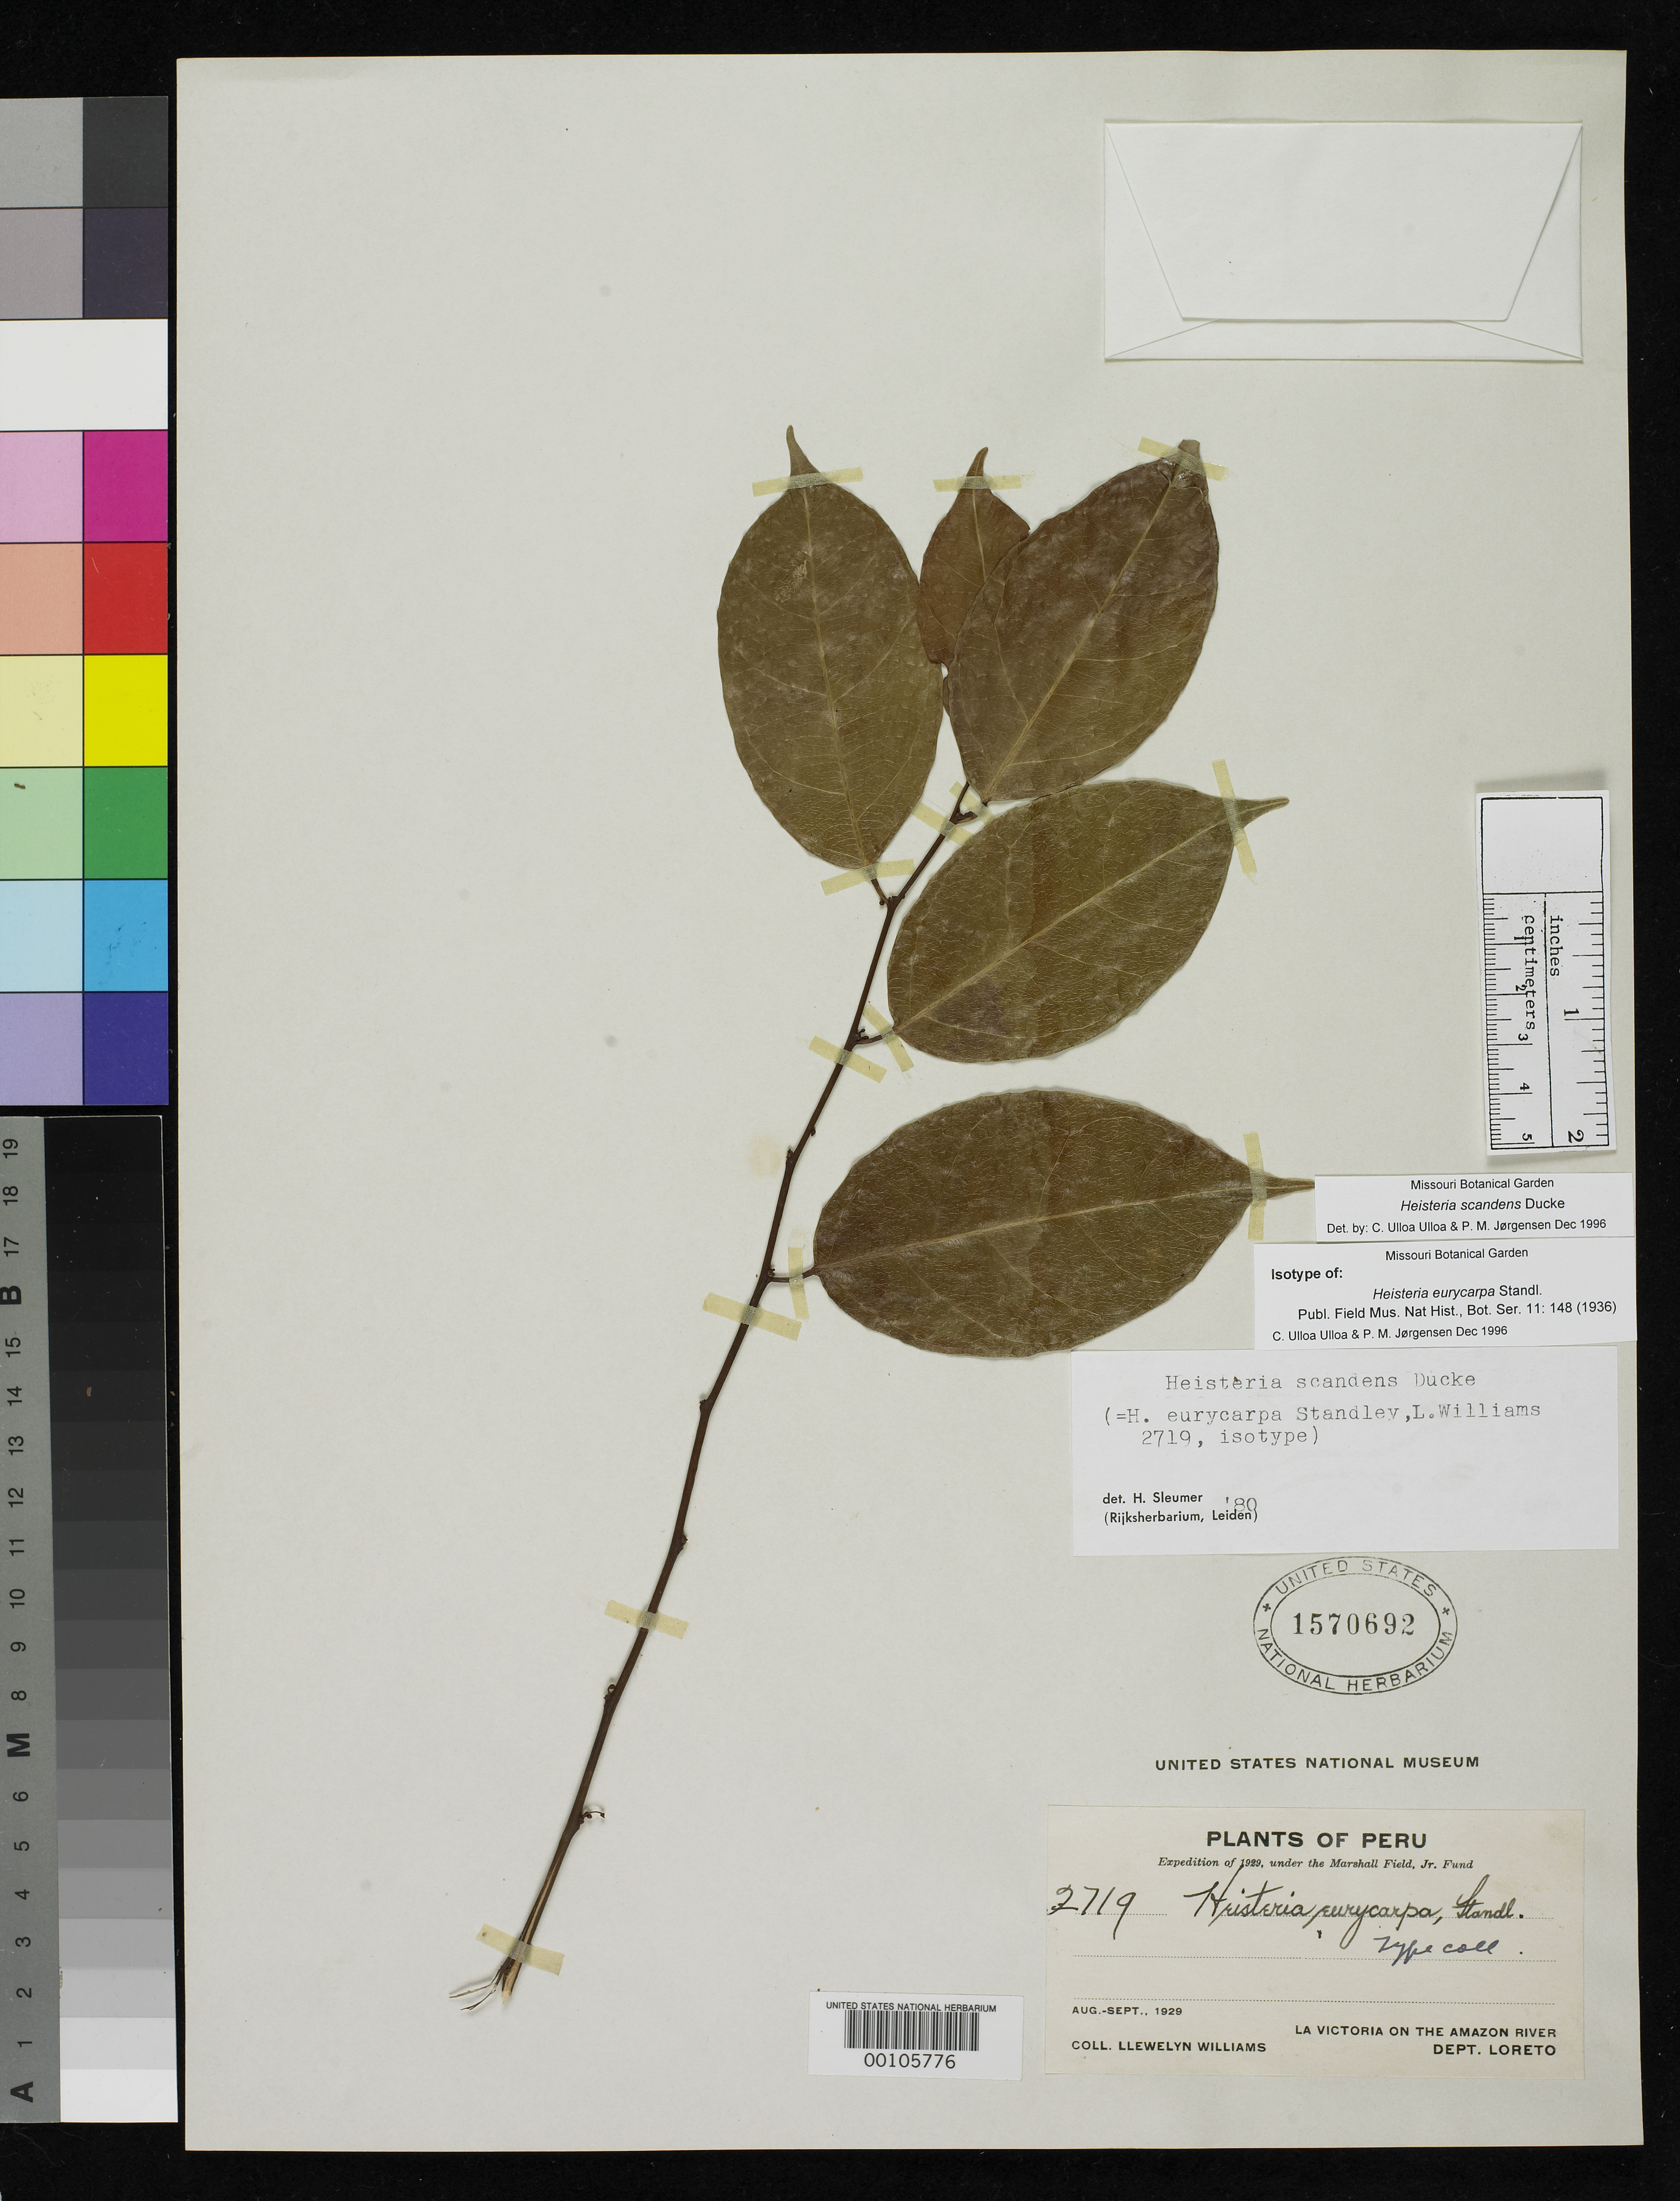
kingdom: Plantae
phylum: Tracheophyta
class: Magnoliopsida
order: Santalales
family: Erythropalaceae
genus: Heisteria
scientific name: Heisteria eurycarpa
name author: Standl.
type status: Isotype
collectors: Ll. Williams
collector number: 2719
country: Peru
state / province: Loreto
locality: La Victoria, Amazon River.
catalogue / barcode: US 1570692